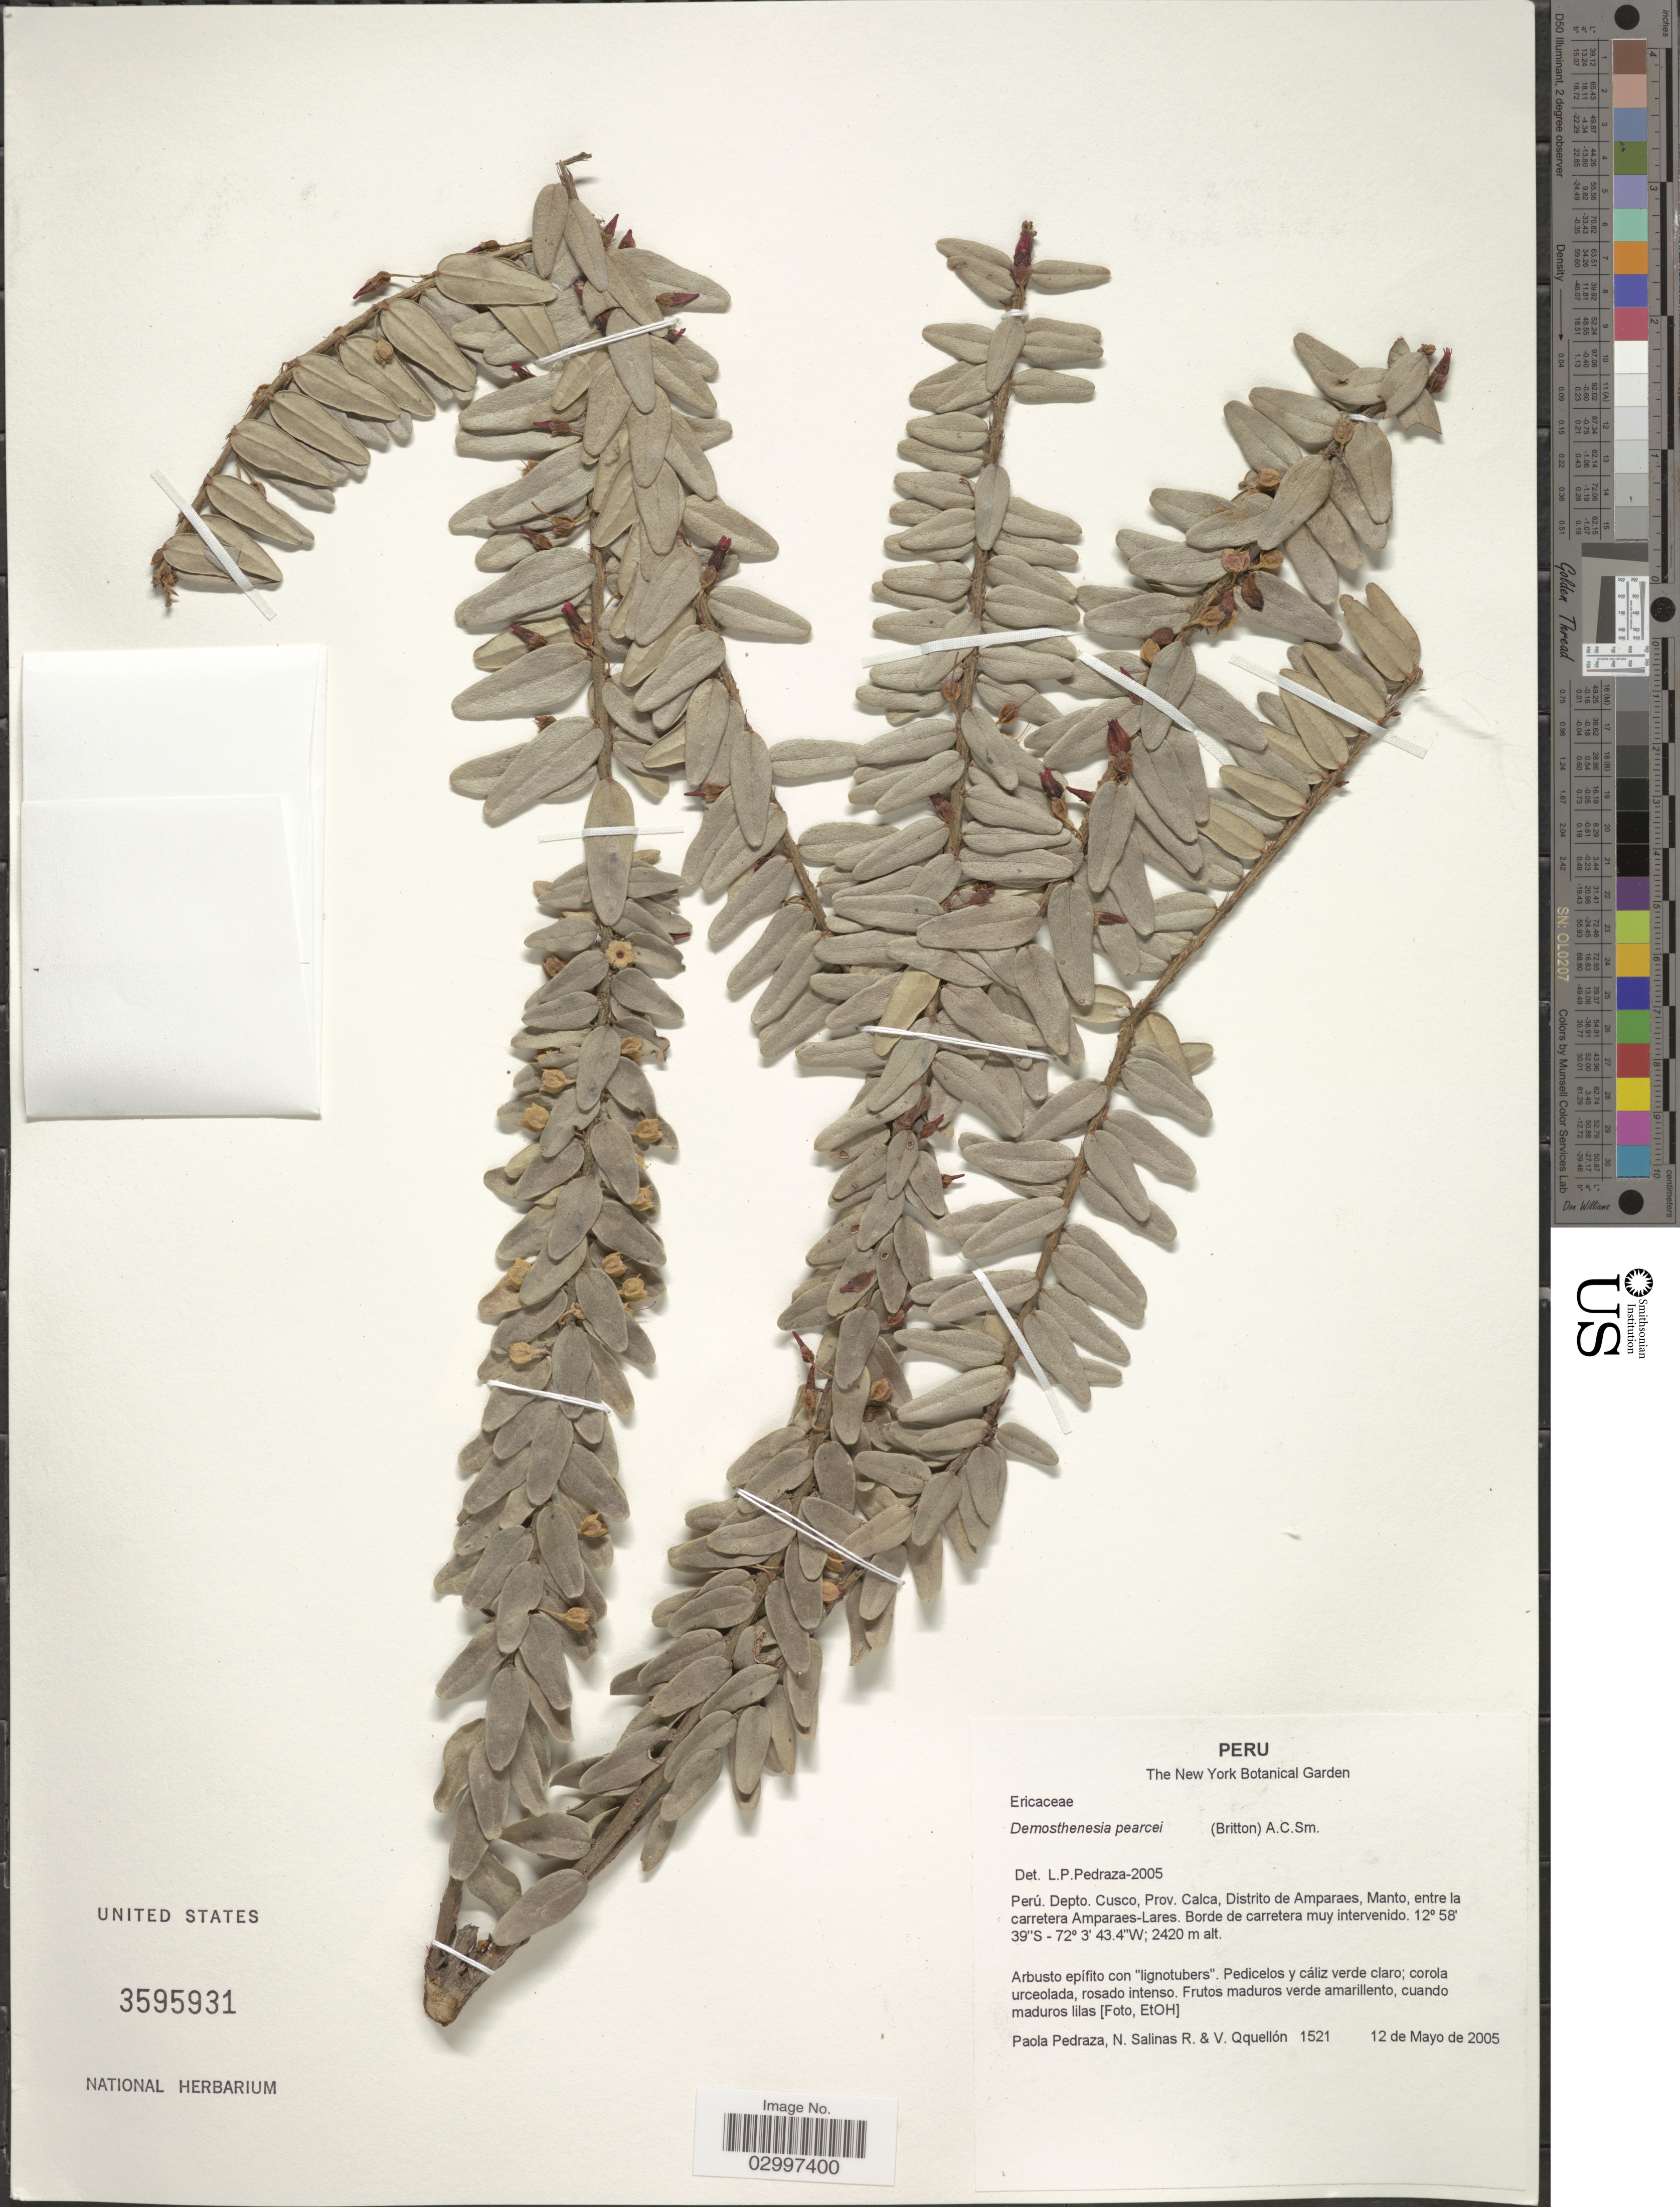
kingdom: Plantae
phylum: Tracheophyta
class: Magnoliopsida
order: Ericales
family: Ericaceae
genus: Demosthenesia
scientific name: Demosthenesia pearcei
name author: (Britton) A.C. Sm.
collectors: P. Pedraza, N. Salinas R. & V. Qquellón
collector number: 1521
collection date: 2005-05-12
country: Peru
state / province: Cusco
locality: Depto. Cusco, Prov. Calca, Distrito de Amparaes, Manto, entre la carretera Amparaes-Lares.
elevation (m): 2420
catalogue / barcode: US 3595931